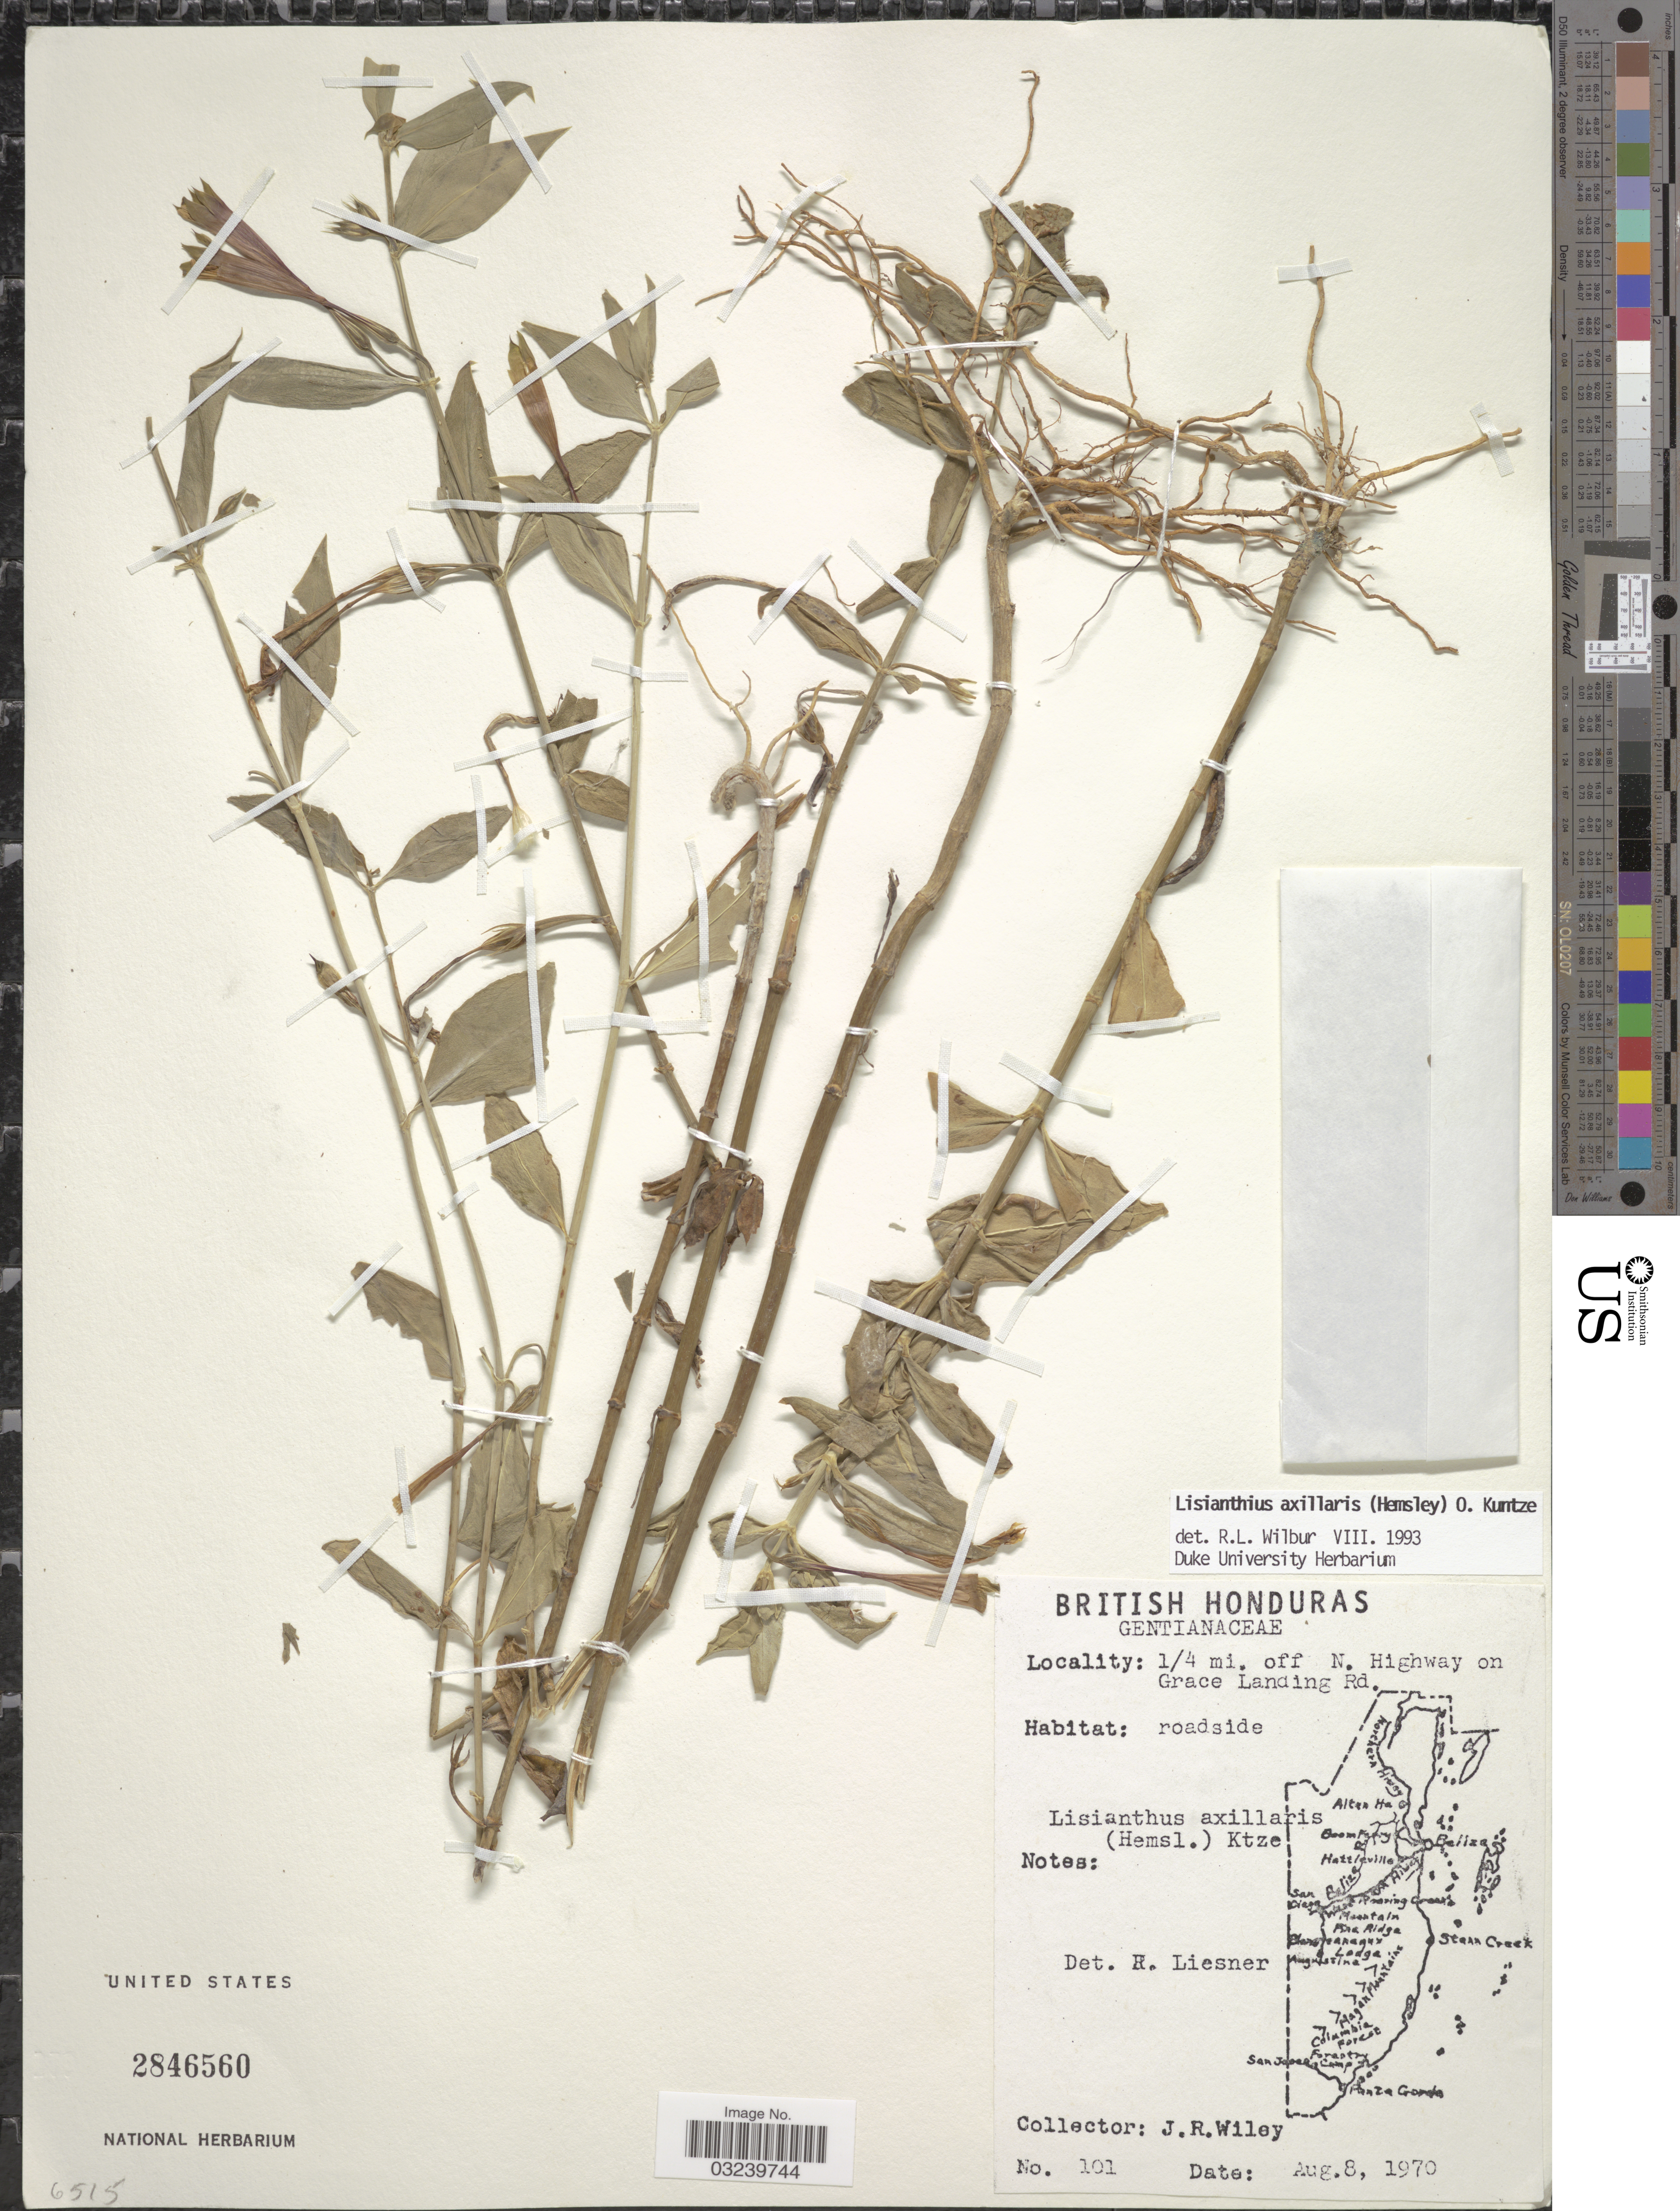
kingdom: Plantae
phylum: Tracheophyta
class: Magnoliopsida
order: Gentianales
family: Gentianaceae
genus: Lisianthius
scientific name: Lisianthius axillaris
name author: (Hemsl.) Kuntze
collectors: J. Wiley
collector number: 101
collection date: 1970-08-08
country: Belize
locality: British Honduras, ¼ mi. off N. Highway on Grace Landing Rd.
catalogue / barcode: US 2846560